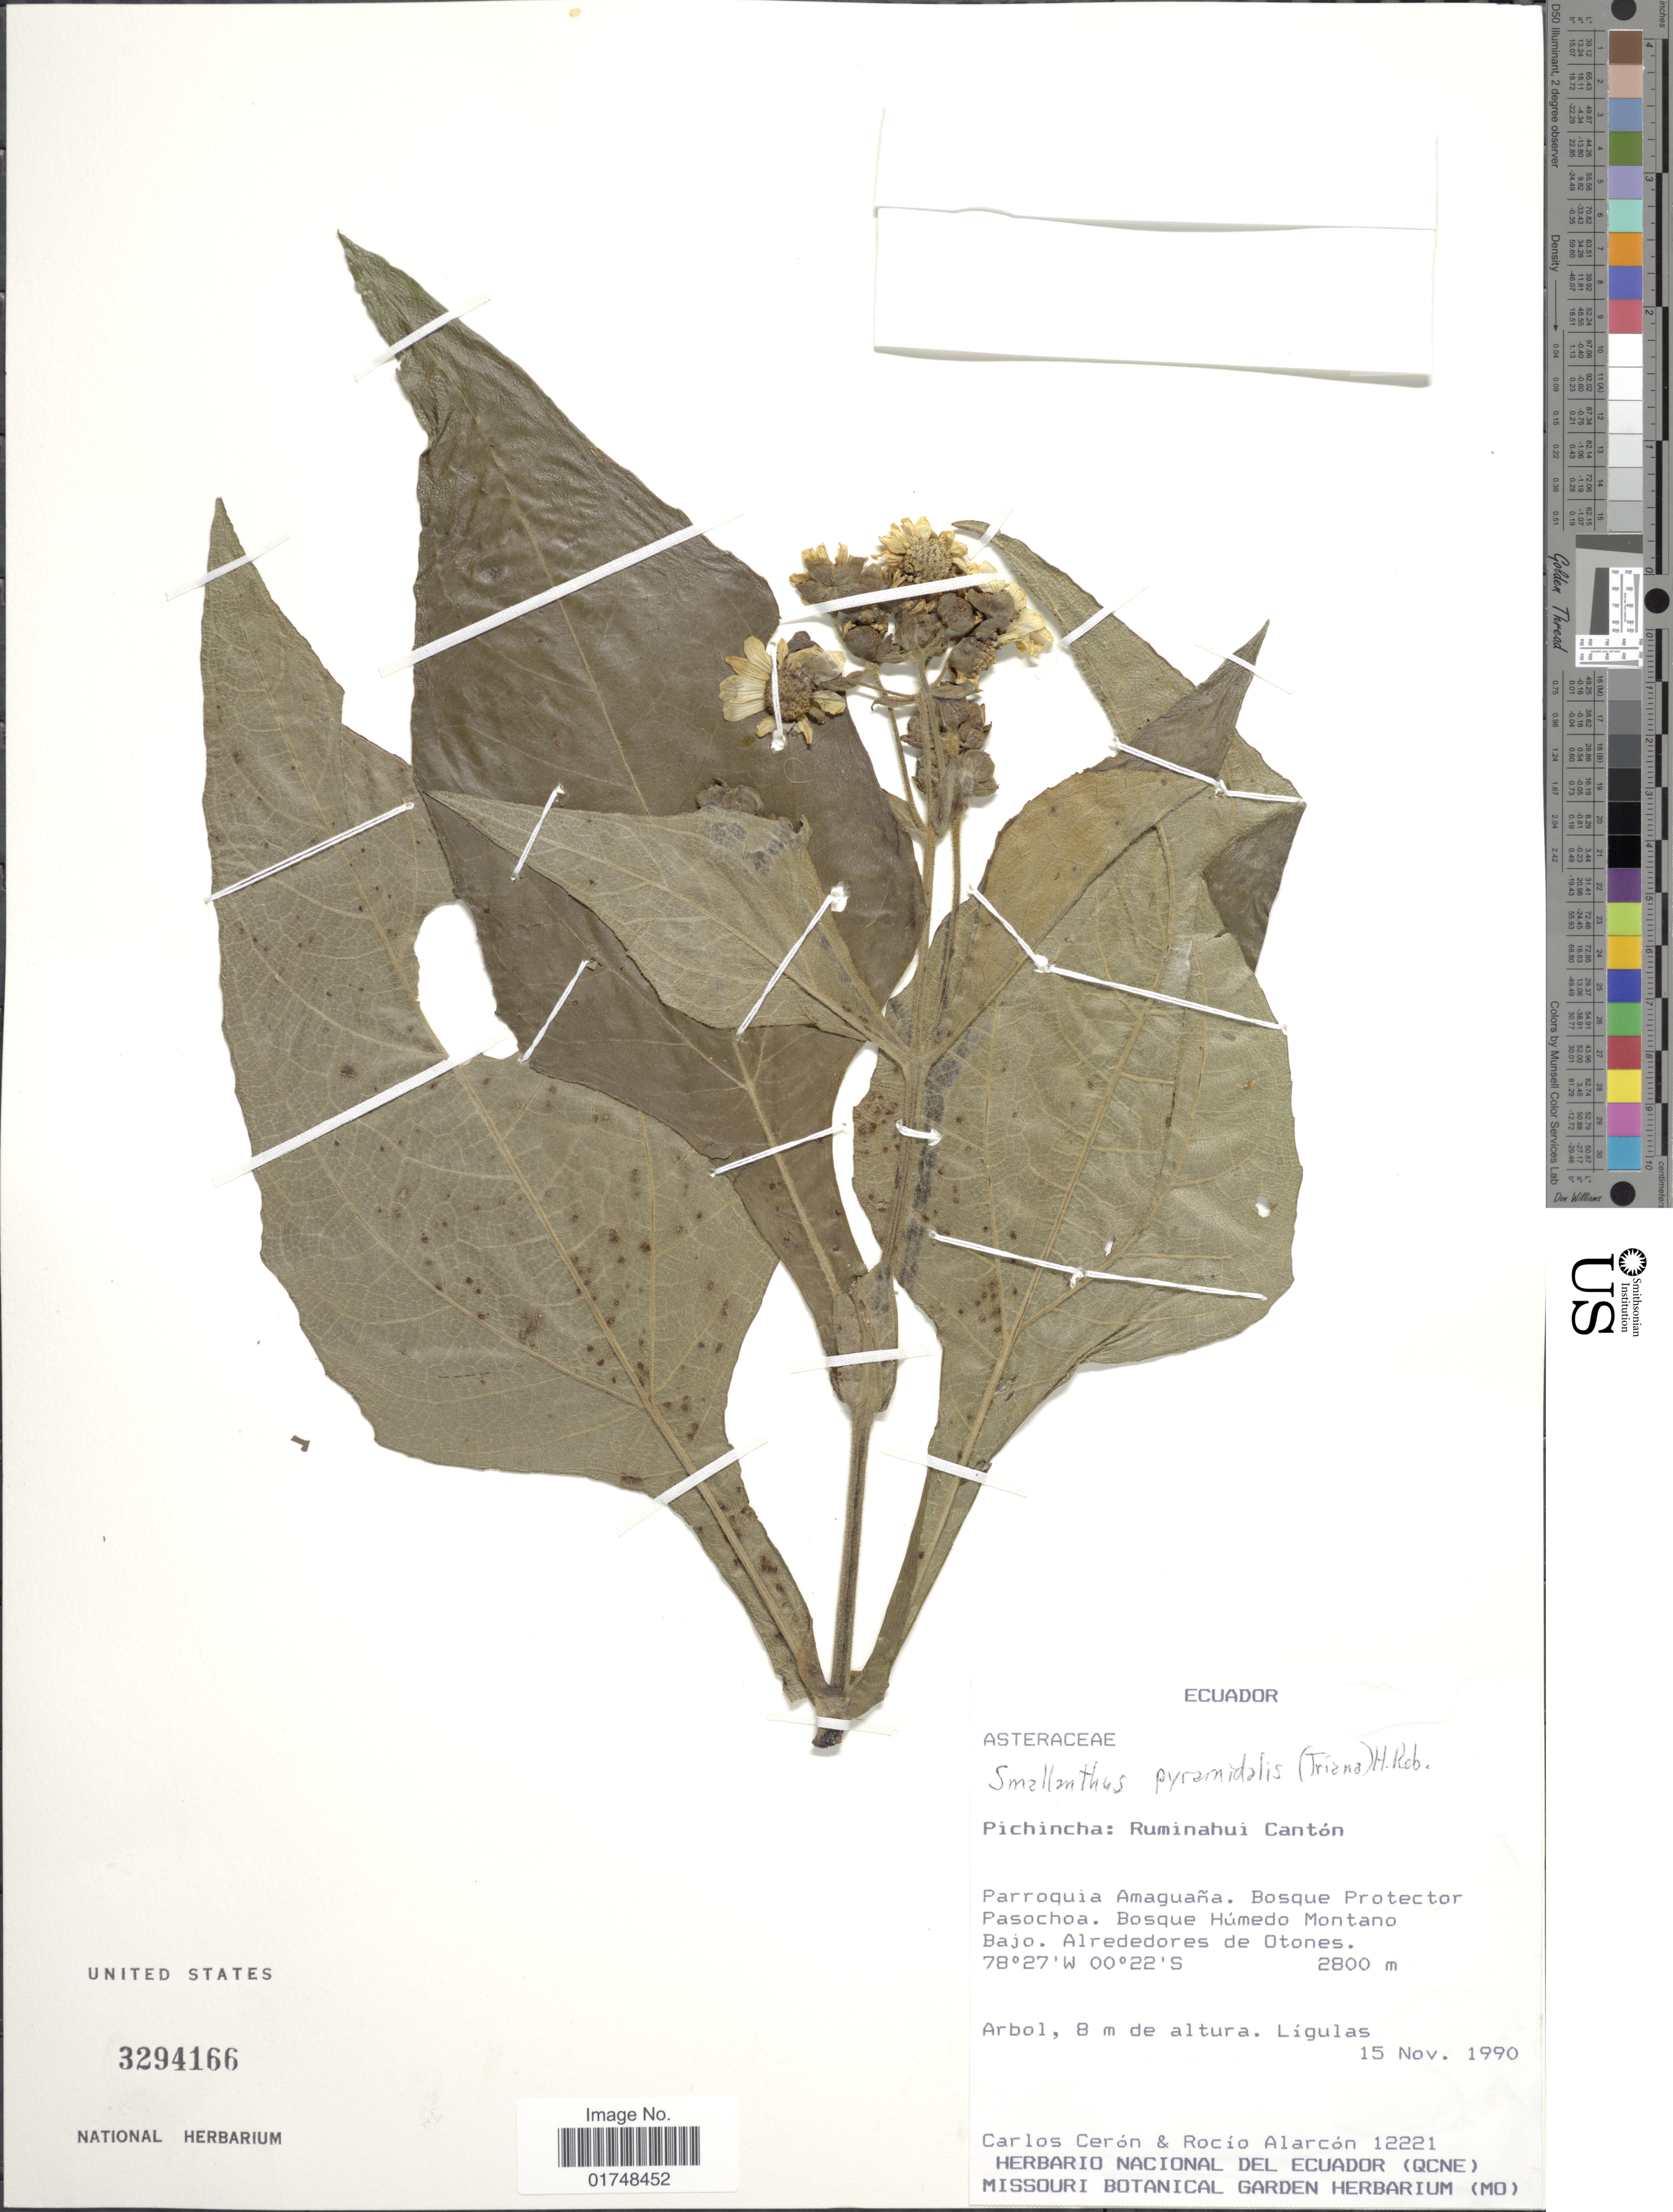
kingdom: Plantae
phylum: Tracheophyta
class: Magnoliopsida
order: Asterales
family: Asteraceae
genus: Smallanthus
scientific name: Smallanthus pyramidalis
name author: (Triana) H. Rob.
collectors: C. E. Cerón M. & R. Alarcón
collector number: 12221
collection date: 1990-11-15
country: Ecuador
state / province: Pichincha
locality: Ruminahui Canton, Parroquia Amaguana, Bosque Protector Pasochoa, alrededores de Otones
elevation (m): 2800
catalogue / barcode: US 3294166